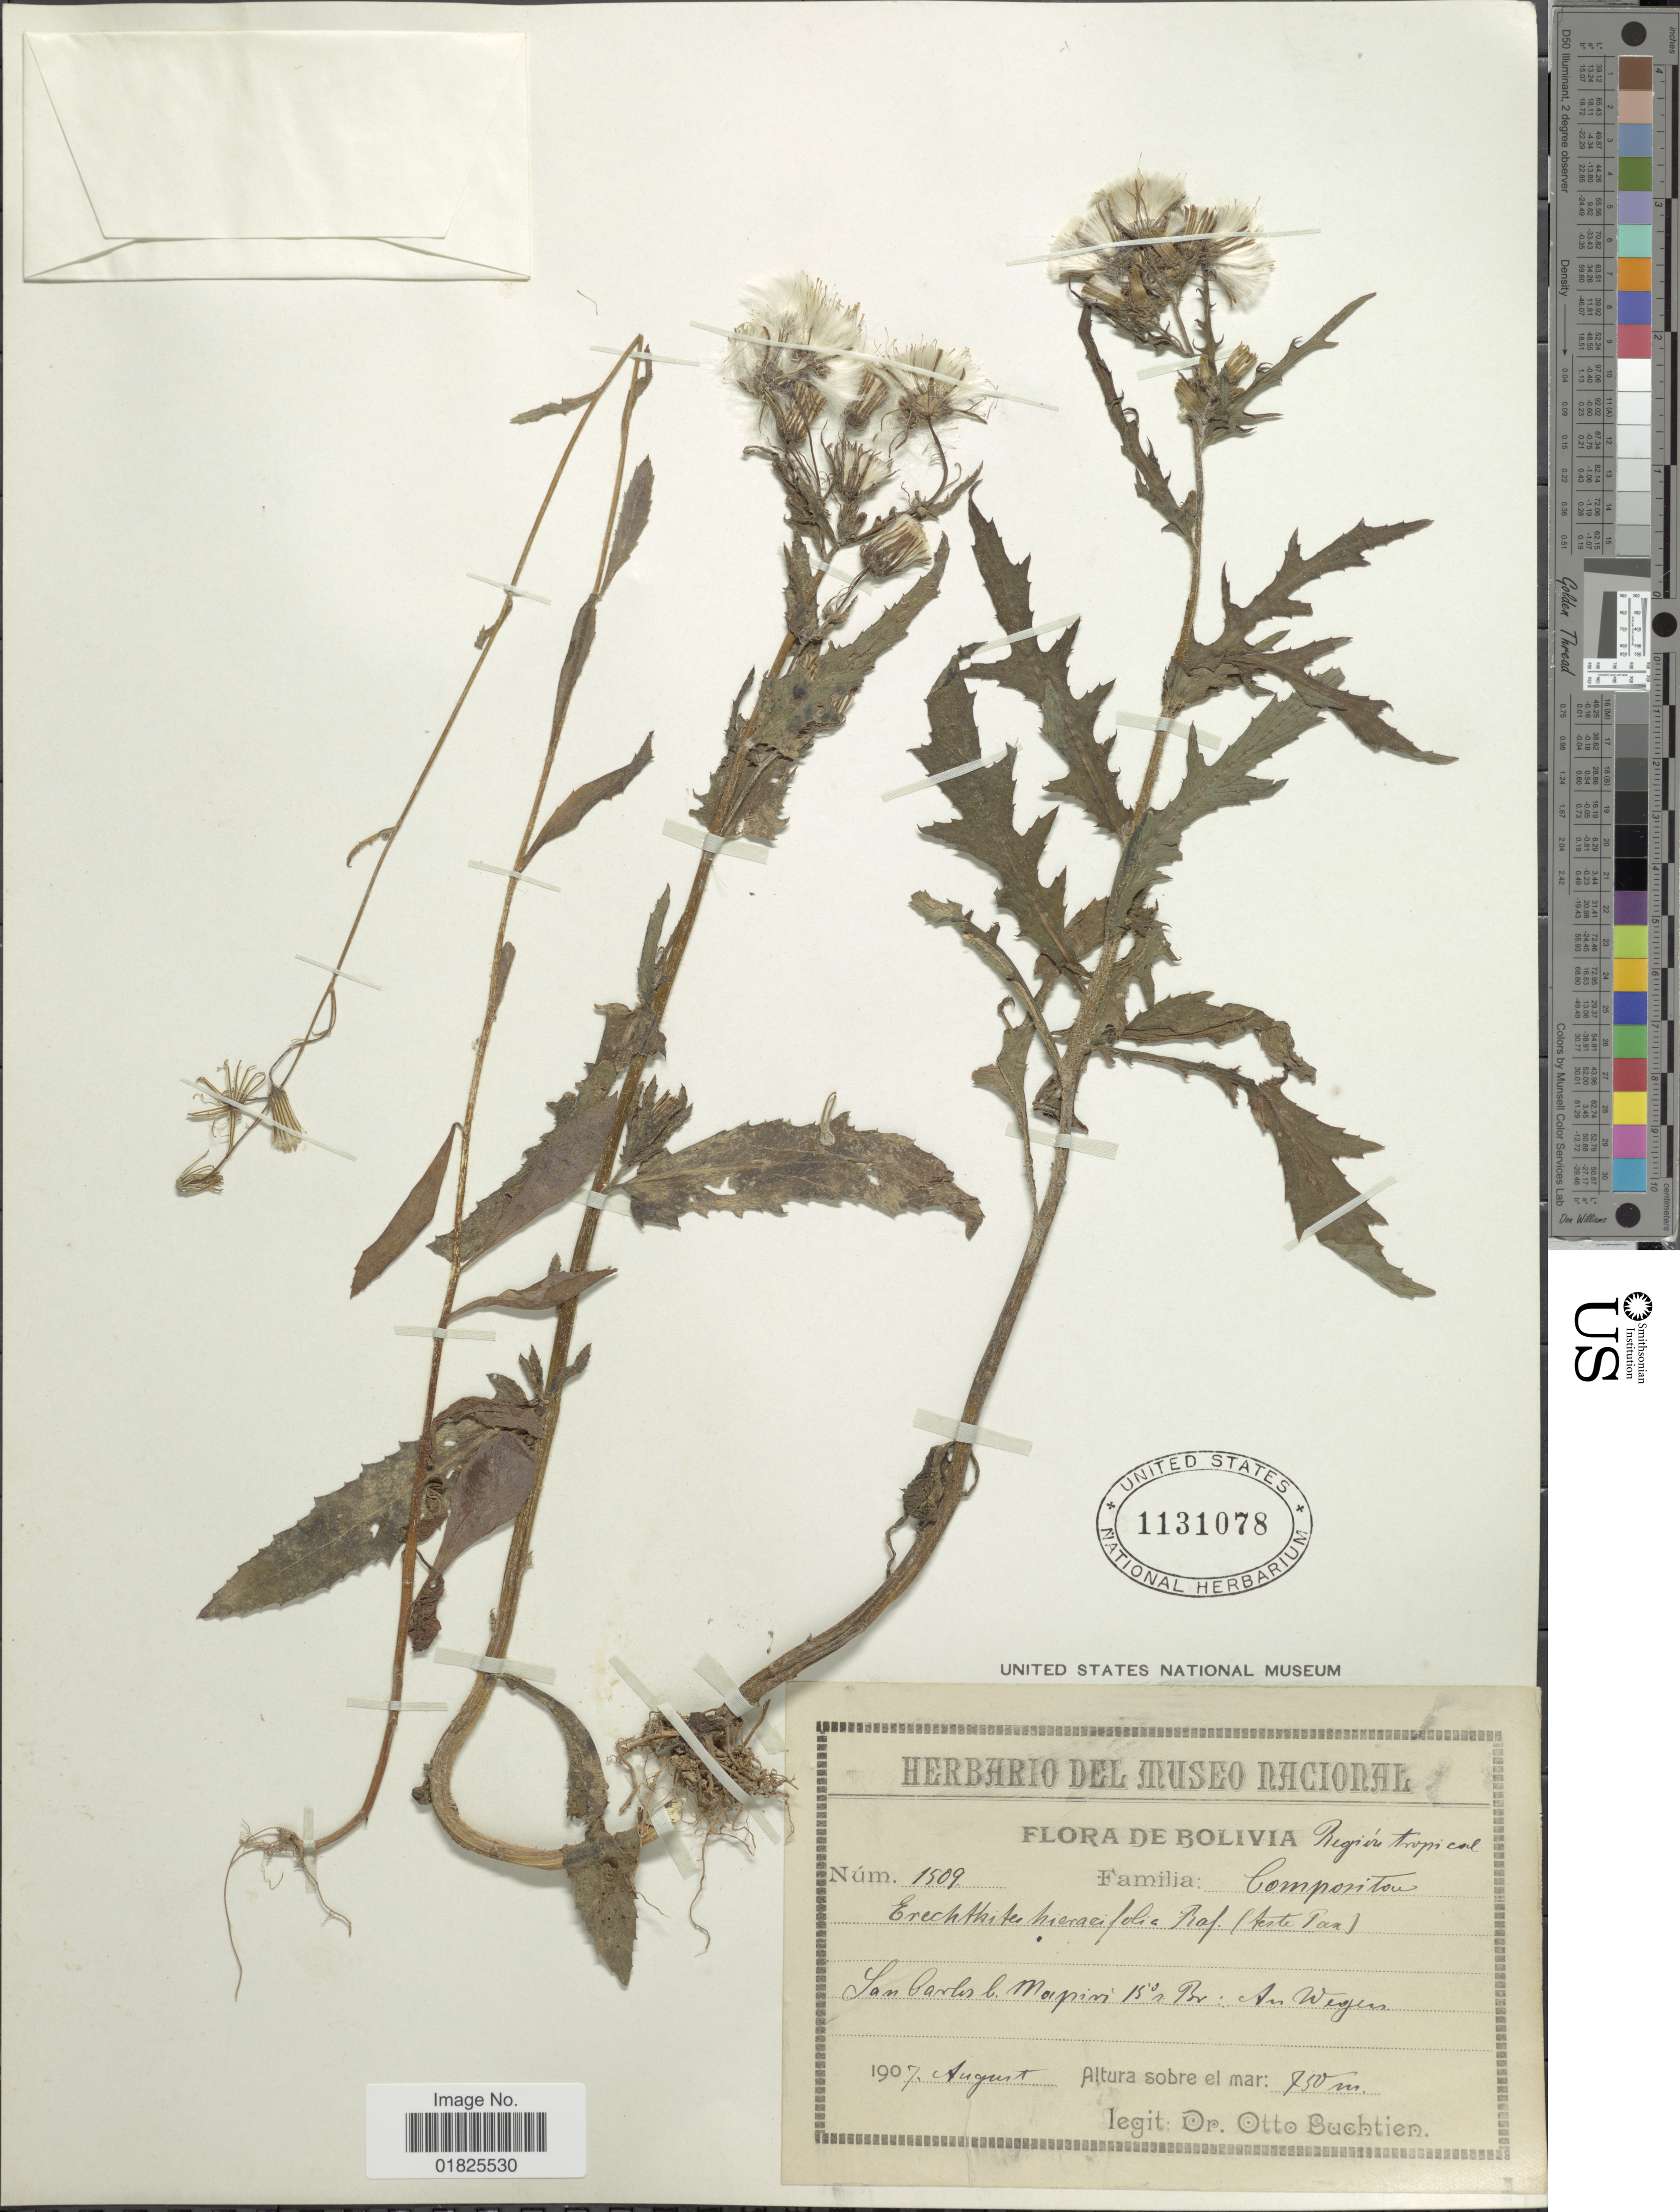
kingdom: Plantae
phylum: Tracheophyta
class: Magnoliopsida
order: Asterales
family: Asteraceae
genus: Erechtites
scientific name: Erechtites hieraciifolius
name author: (L.) Raf. ex DC.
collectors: O. Buchtien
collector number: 1509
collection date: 1907-08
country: Bolivia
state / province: La Paz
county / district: Mapiri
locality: San Carlos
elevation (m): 750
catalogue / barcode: US 1131078